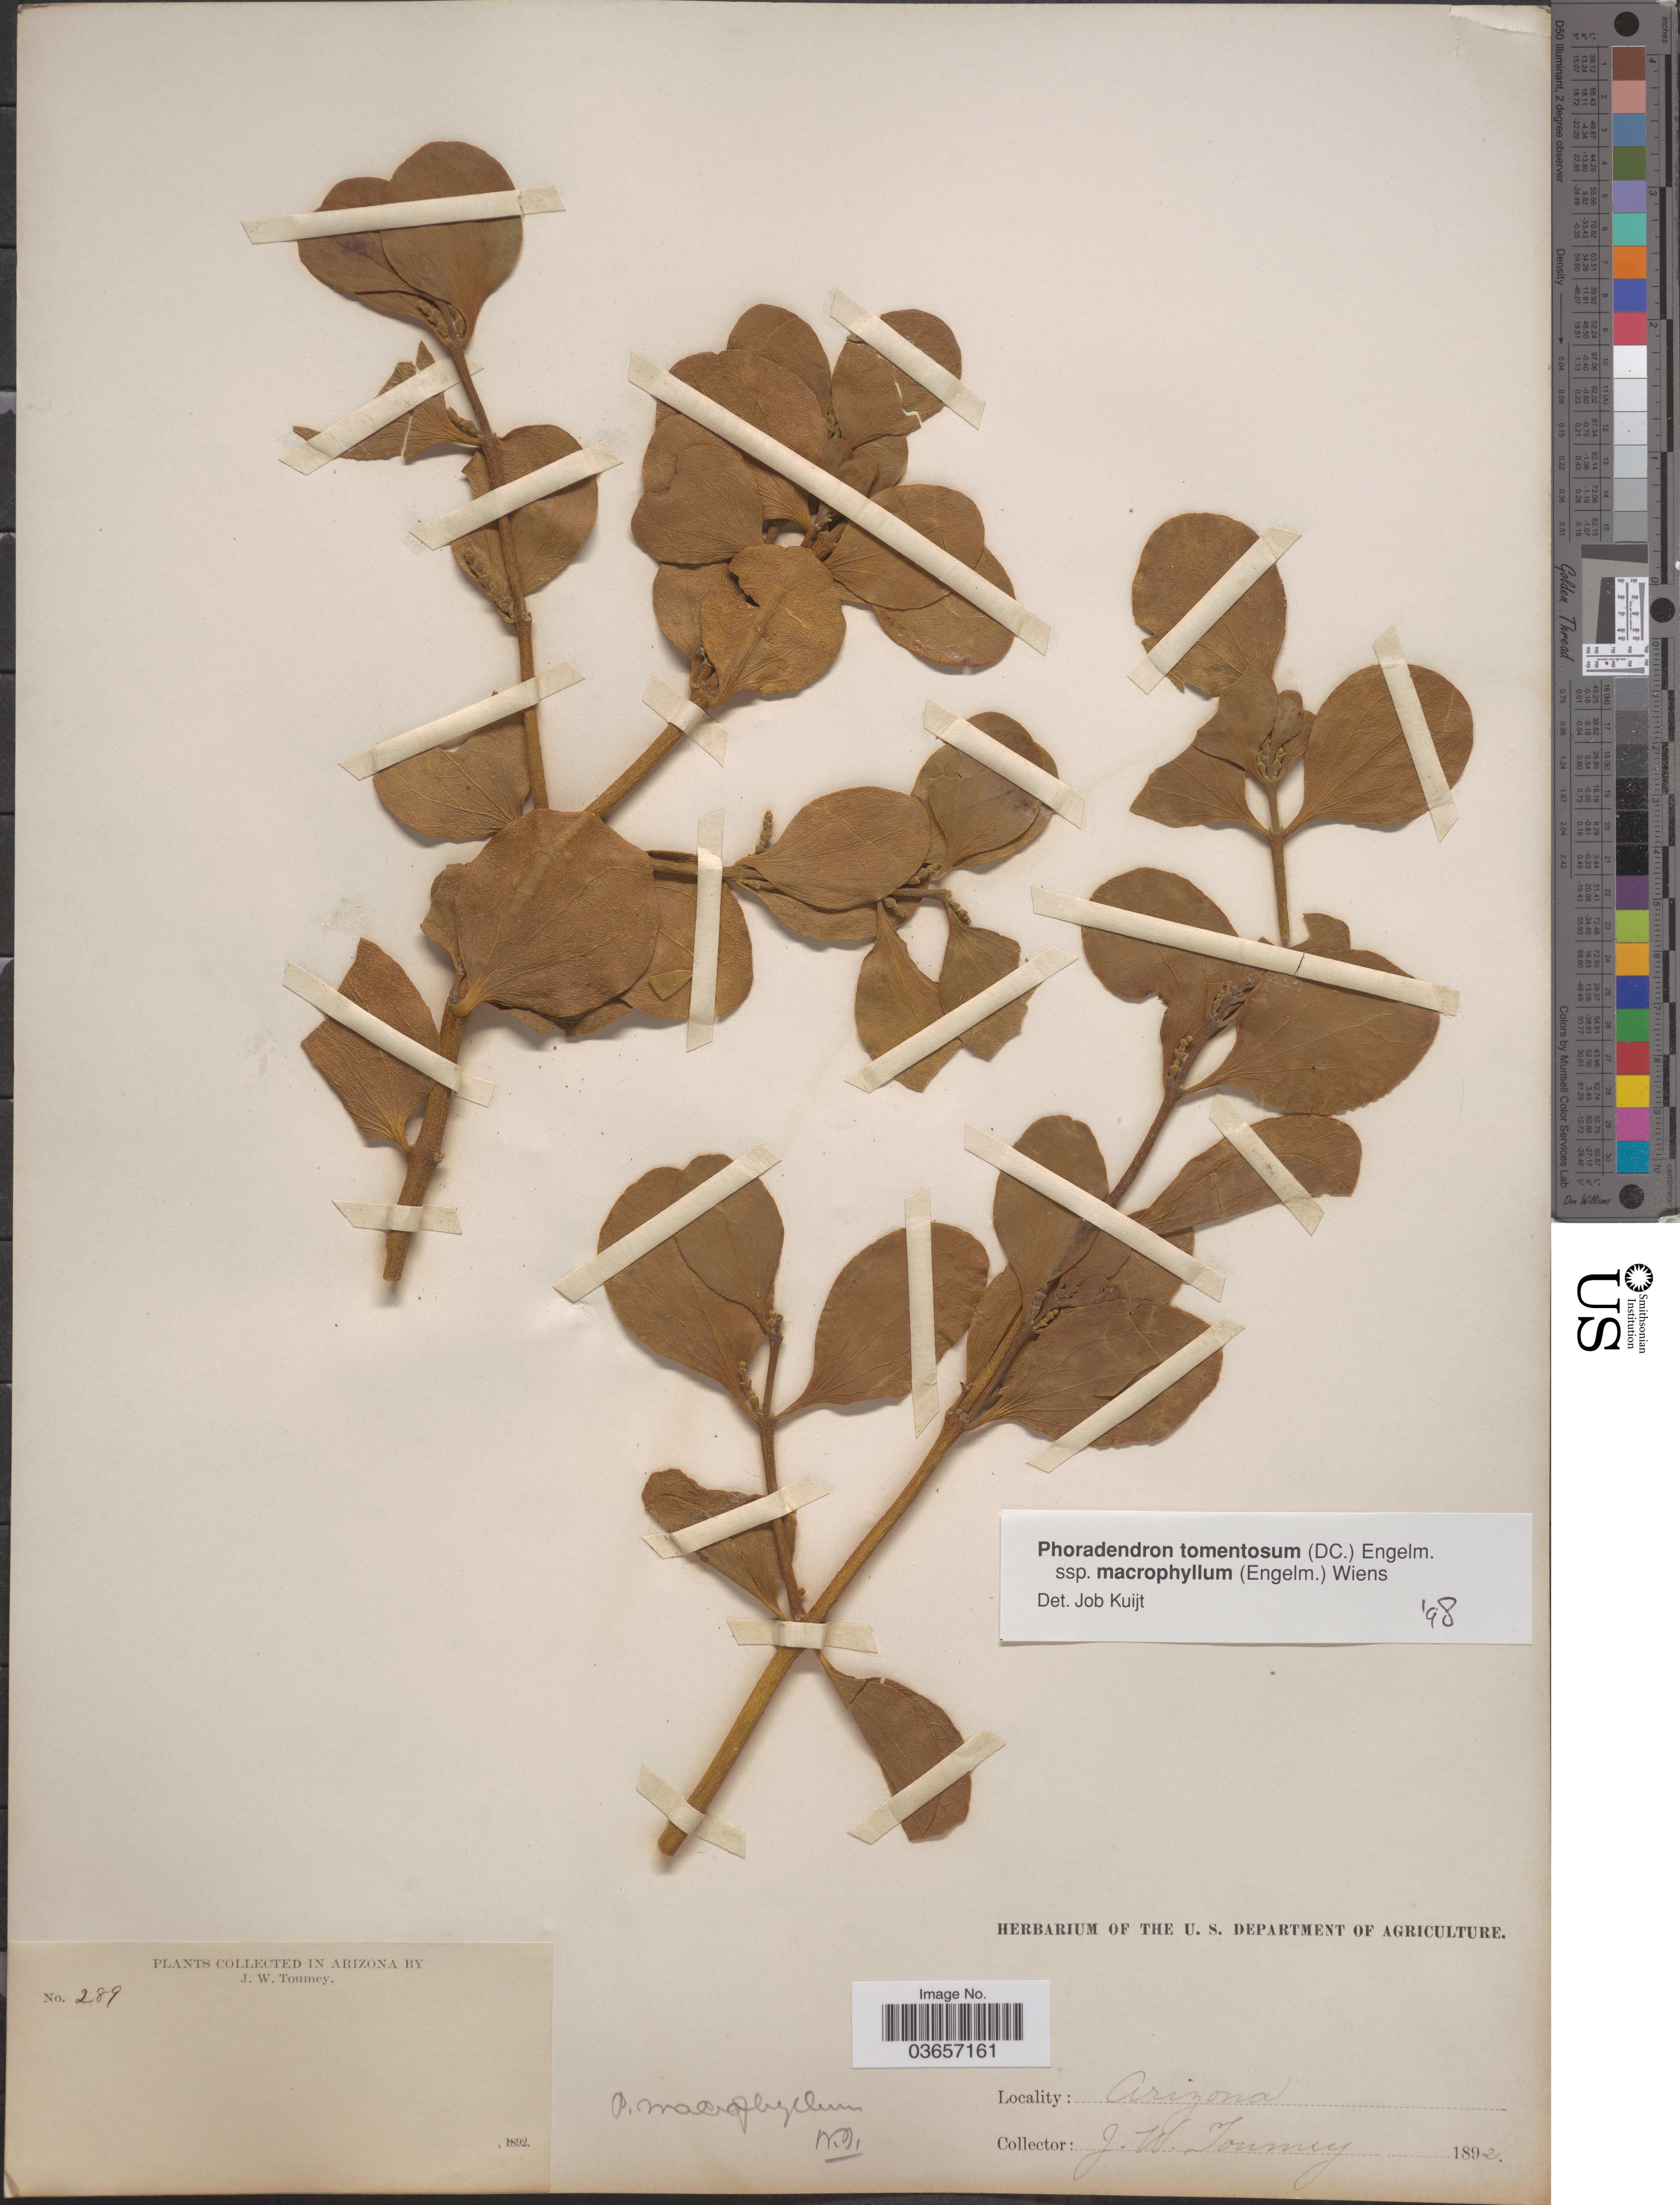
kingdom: Plantae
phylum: Tracheophyta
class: Magnoliopsida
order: Santalales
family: Viscaceae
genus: Phoradendron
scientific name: Phoradendron tomentosum subsp. macrophyllum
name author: DC.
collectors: J. W. Toumey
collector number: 289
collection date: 1892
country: United States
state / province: Arizona